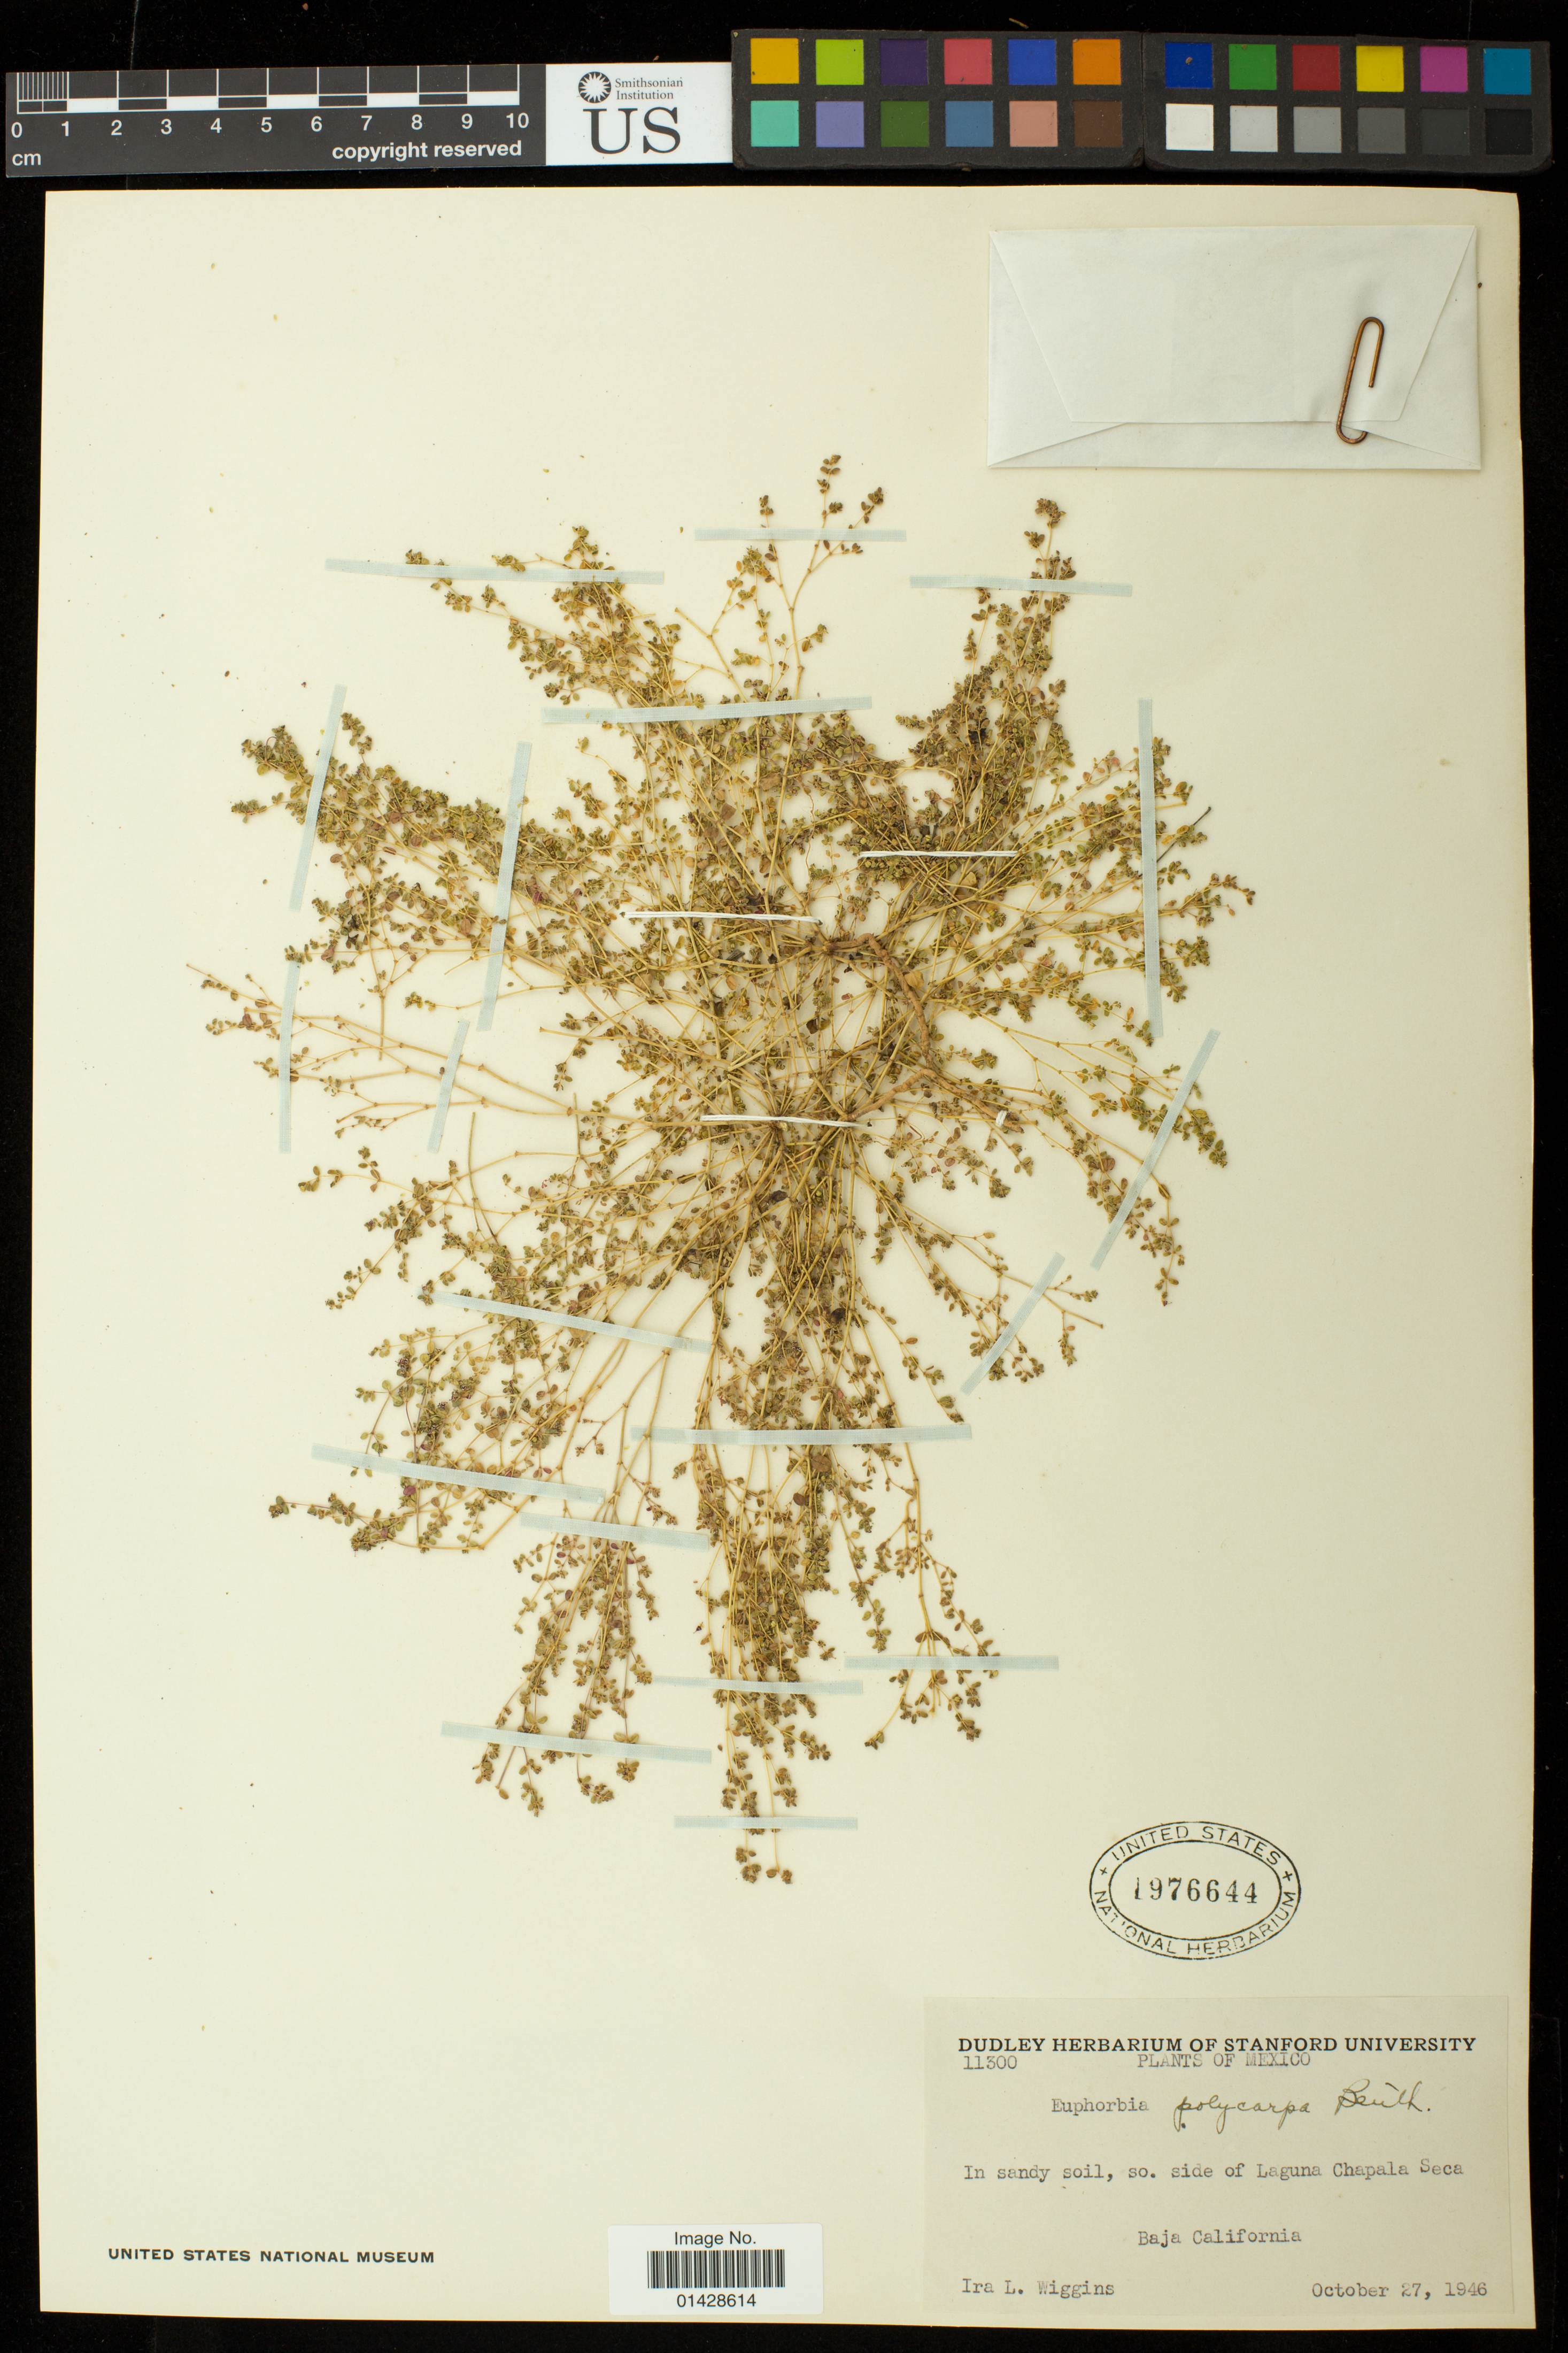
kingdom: Plantae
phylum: Tracheophyta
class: Magnoliopsida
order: Malpighiales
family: Euphorbiaceae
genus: Euphorbia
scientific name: Euphorbia polycarpa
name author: Benth.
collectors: I. L. Wiggins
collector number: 11300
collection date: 1946-10-27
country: Mexico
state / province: Baja California Sur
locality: so. side of Laguna Chapala Seca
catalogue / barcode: US 1976644